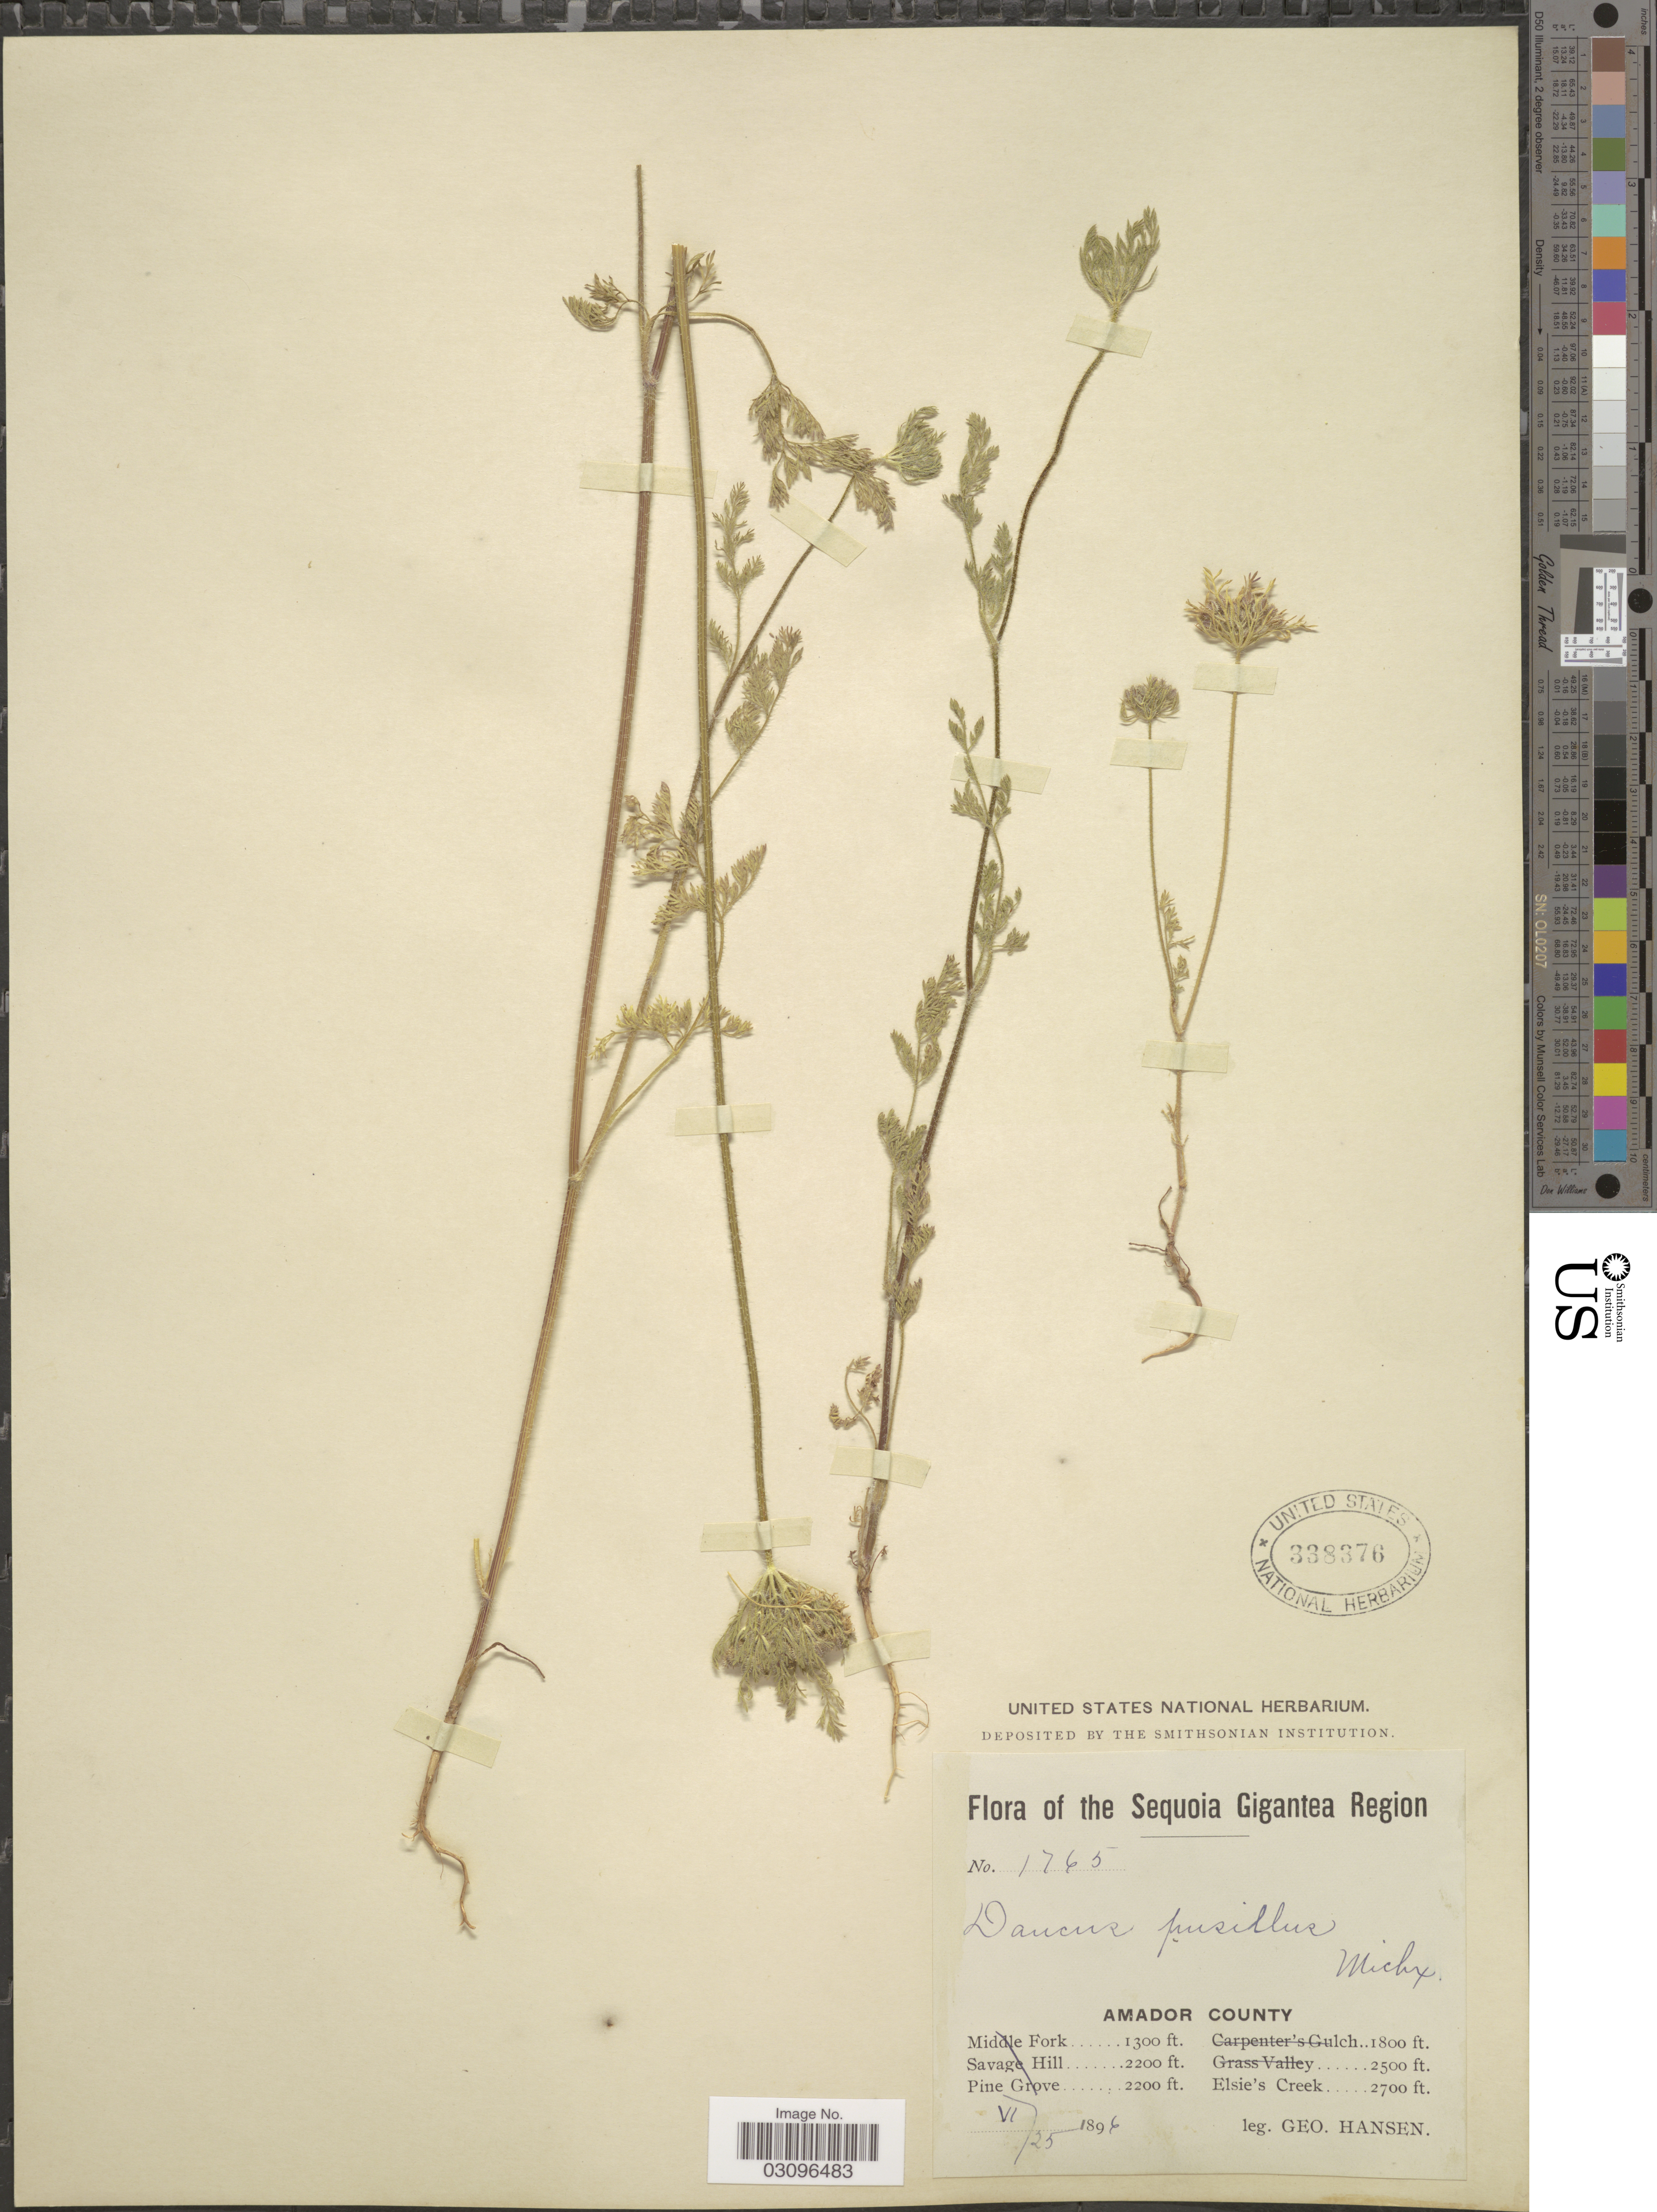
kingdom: Plantae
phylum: Tracheophyta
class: Magnoliopsida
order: Apiales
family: Apiaceae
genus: Daucus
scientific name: Daucus pusillus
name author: Michx.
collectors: G. Hansen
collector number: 1765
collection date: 1896-06-25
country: United States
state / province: California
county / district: Amador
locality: The Sequoia Gigantea Region, Amador County, Elsie's Creek.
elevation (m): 823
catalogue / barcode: US 338376